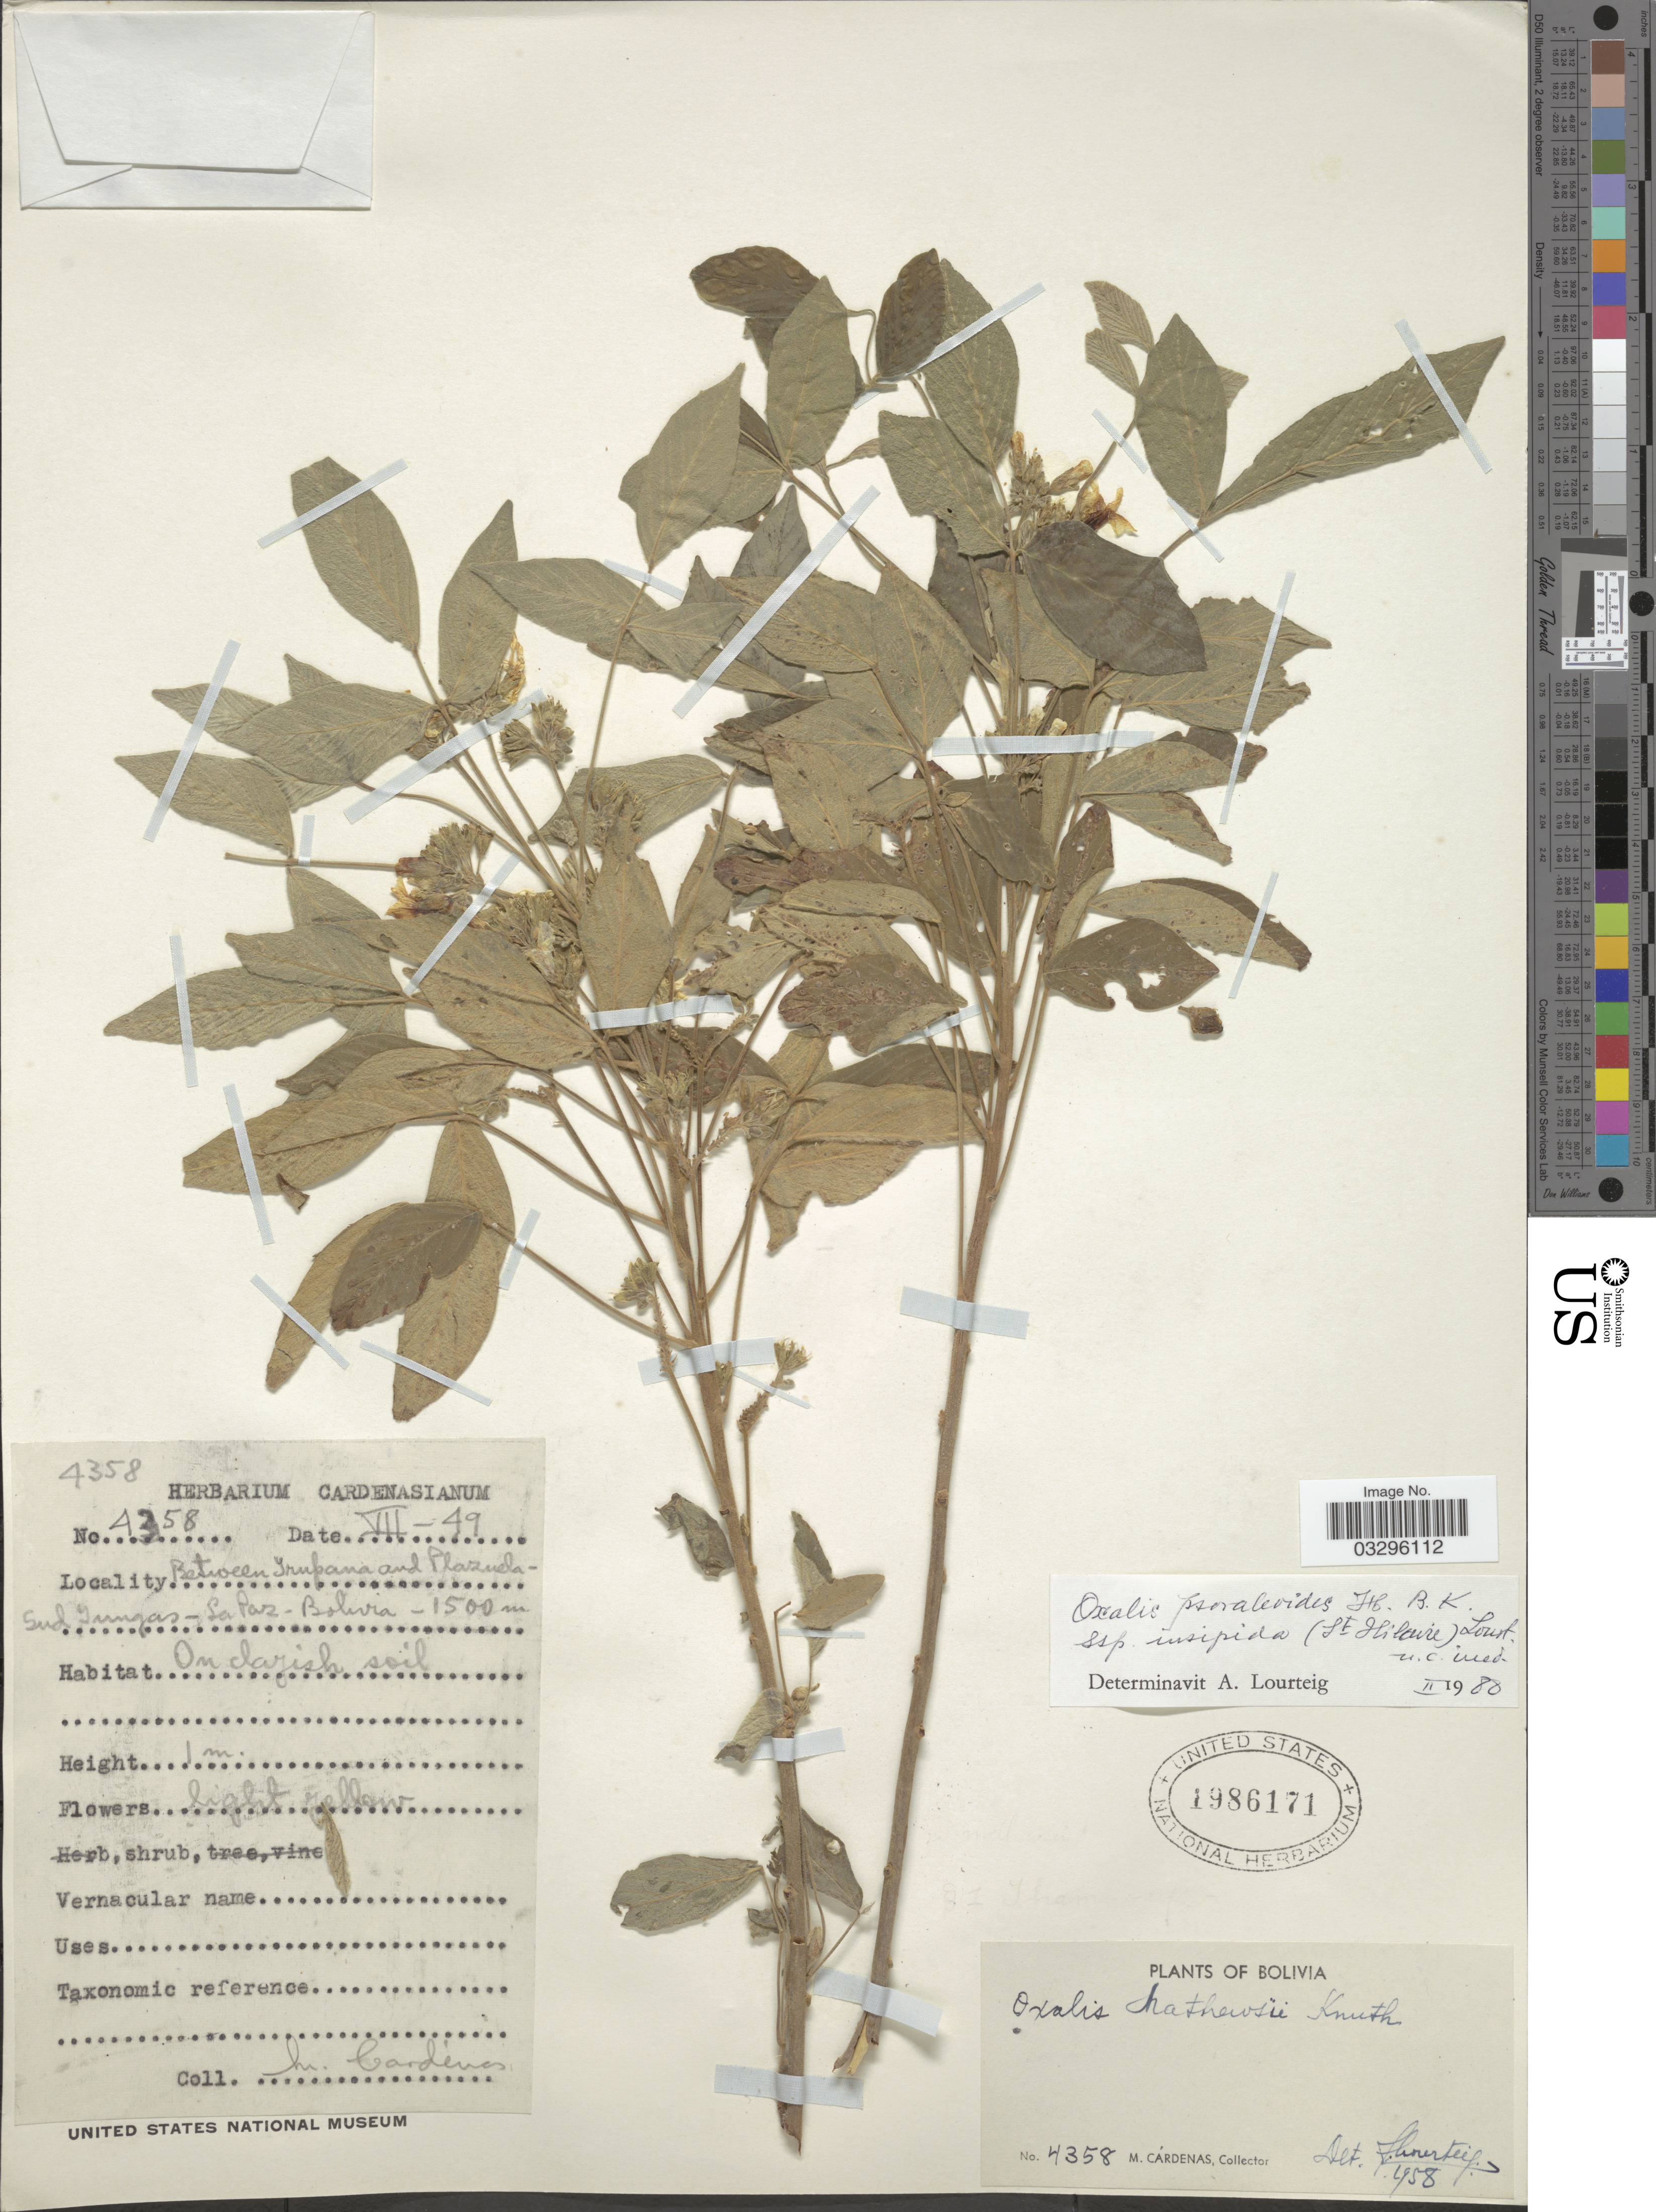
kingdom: Plantae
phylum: Tracheophyta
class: Magnoliopsida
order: Oxalidales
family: Oxalidaceae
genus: Oxalis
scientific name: Oxalis psoraleoides subsp. insipida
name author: (A. St.-Hil.) Lourteig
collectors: M. Cárdenas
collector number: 4358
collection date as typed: Transcribed d/m/y: /7/49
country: Bolivia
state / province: La Paz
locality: Between Irupana and Plazuela-Sud Yungas.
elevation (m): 1500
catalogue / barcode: US 1986171